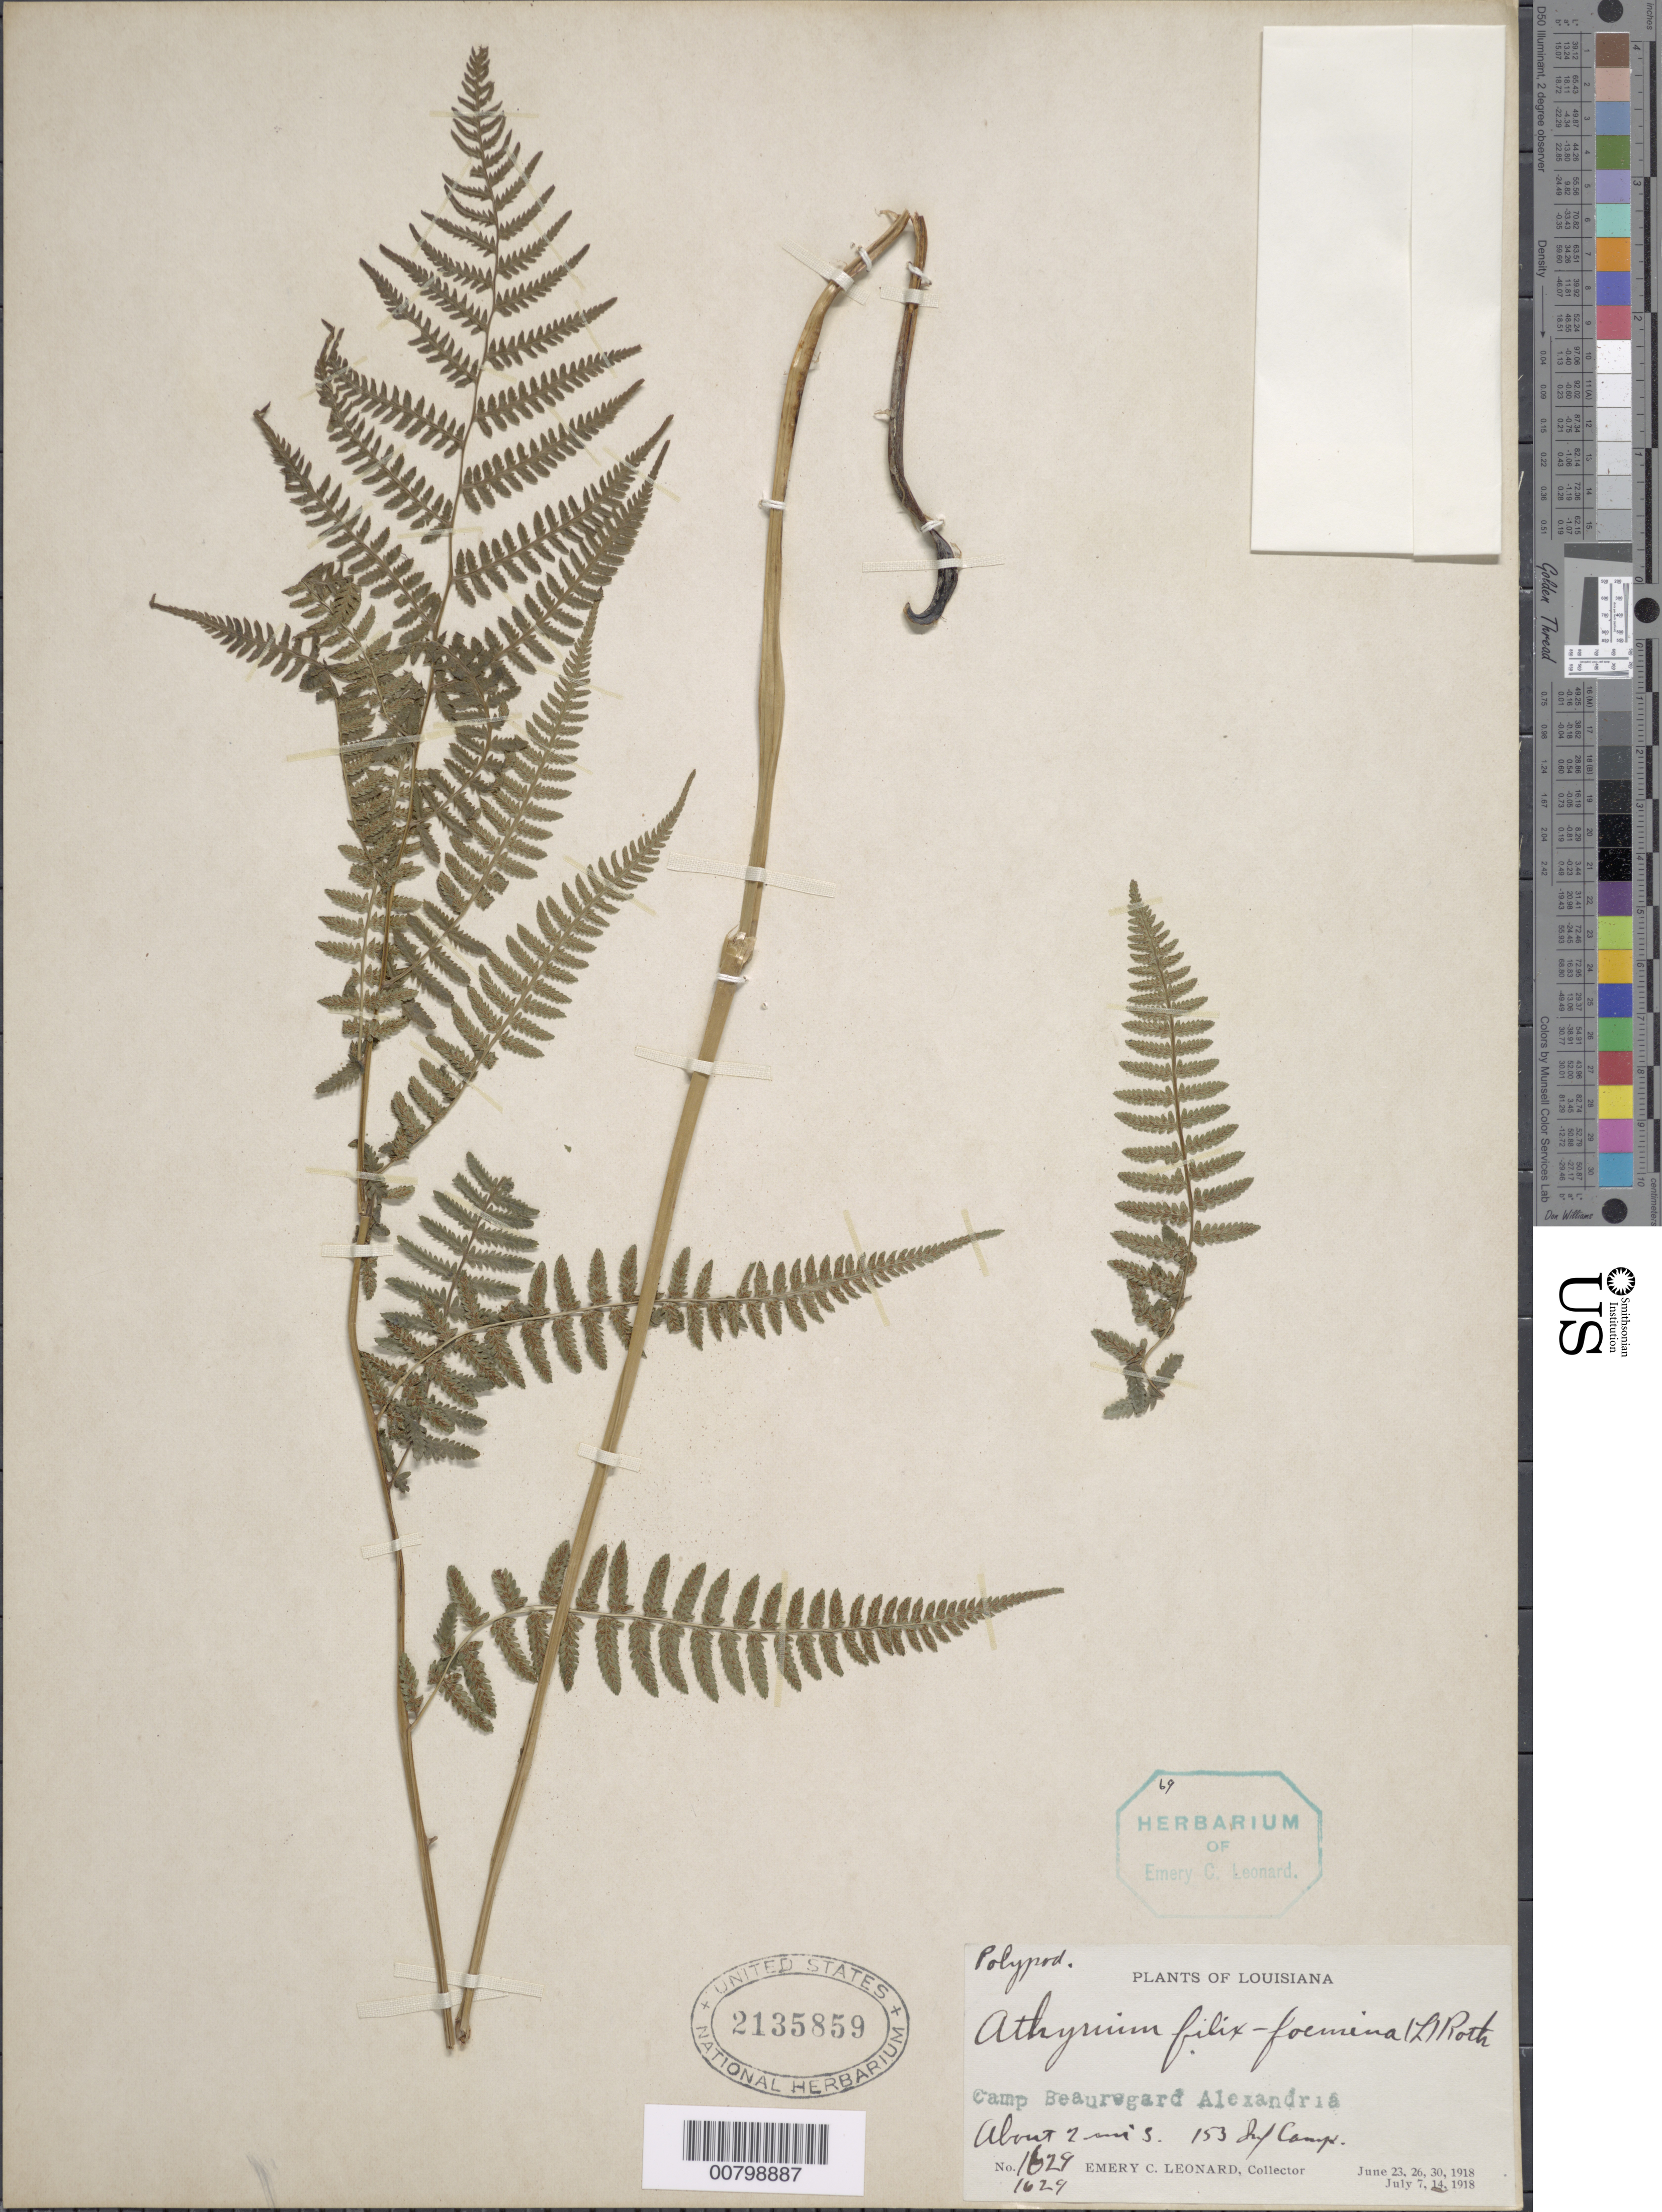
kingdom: Plantae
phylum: Tracheophyta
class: Polypodiopsida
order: Polypodiales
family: Athyriaceae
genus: Athyrium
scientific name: Athyrium filix-femina subsp. asplenioides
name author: (Michx.) Hultén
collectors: E. C. Leonard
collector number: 1629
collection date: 1918-07-14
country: United States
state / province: Louisiana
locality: Camp Beauregard Alexandria, about 2 mi S. 153 of Camp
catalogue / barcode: US 2135859